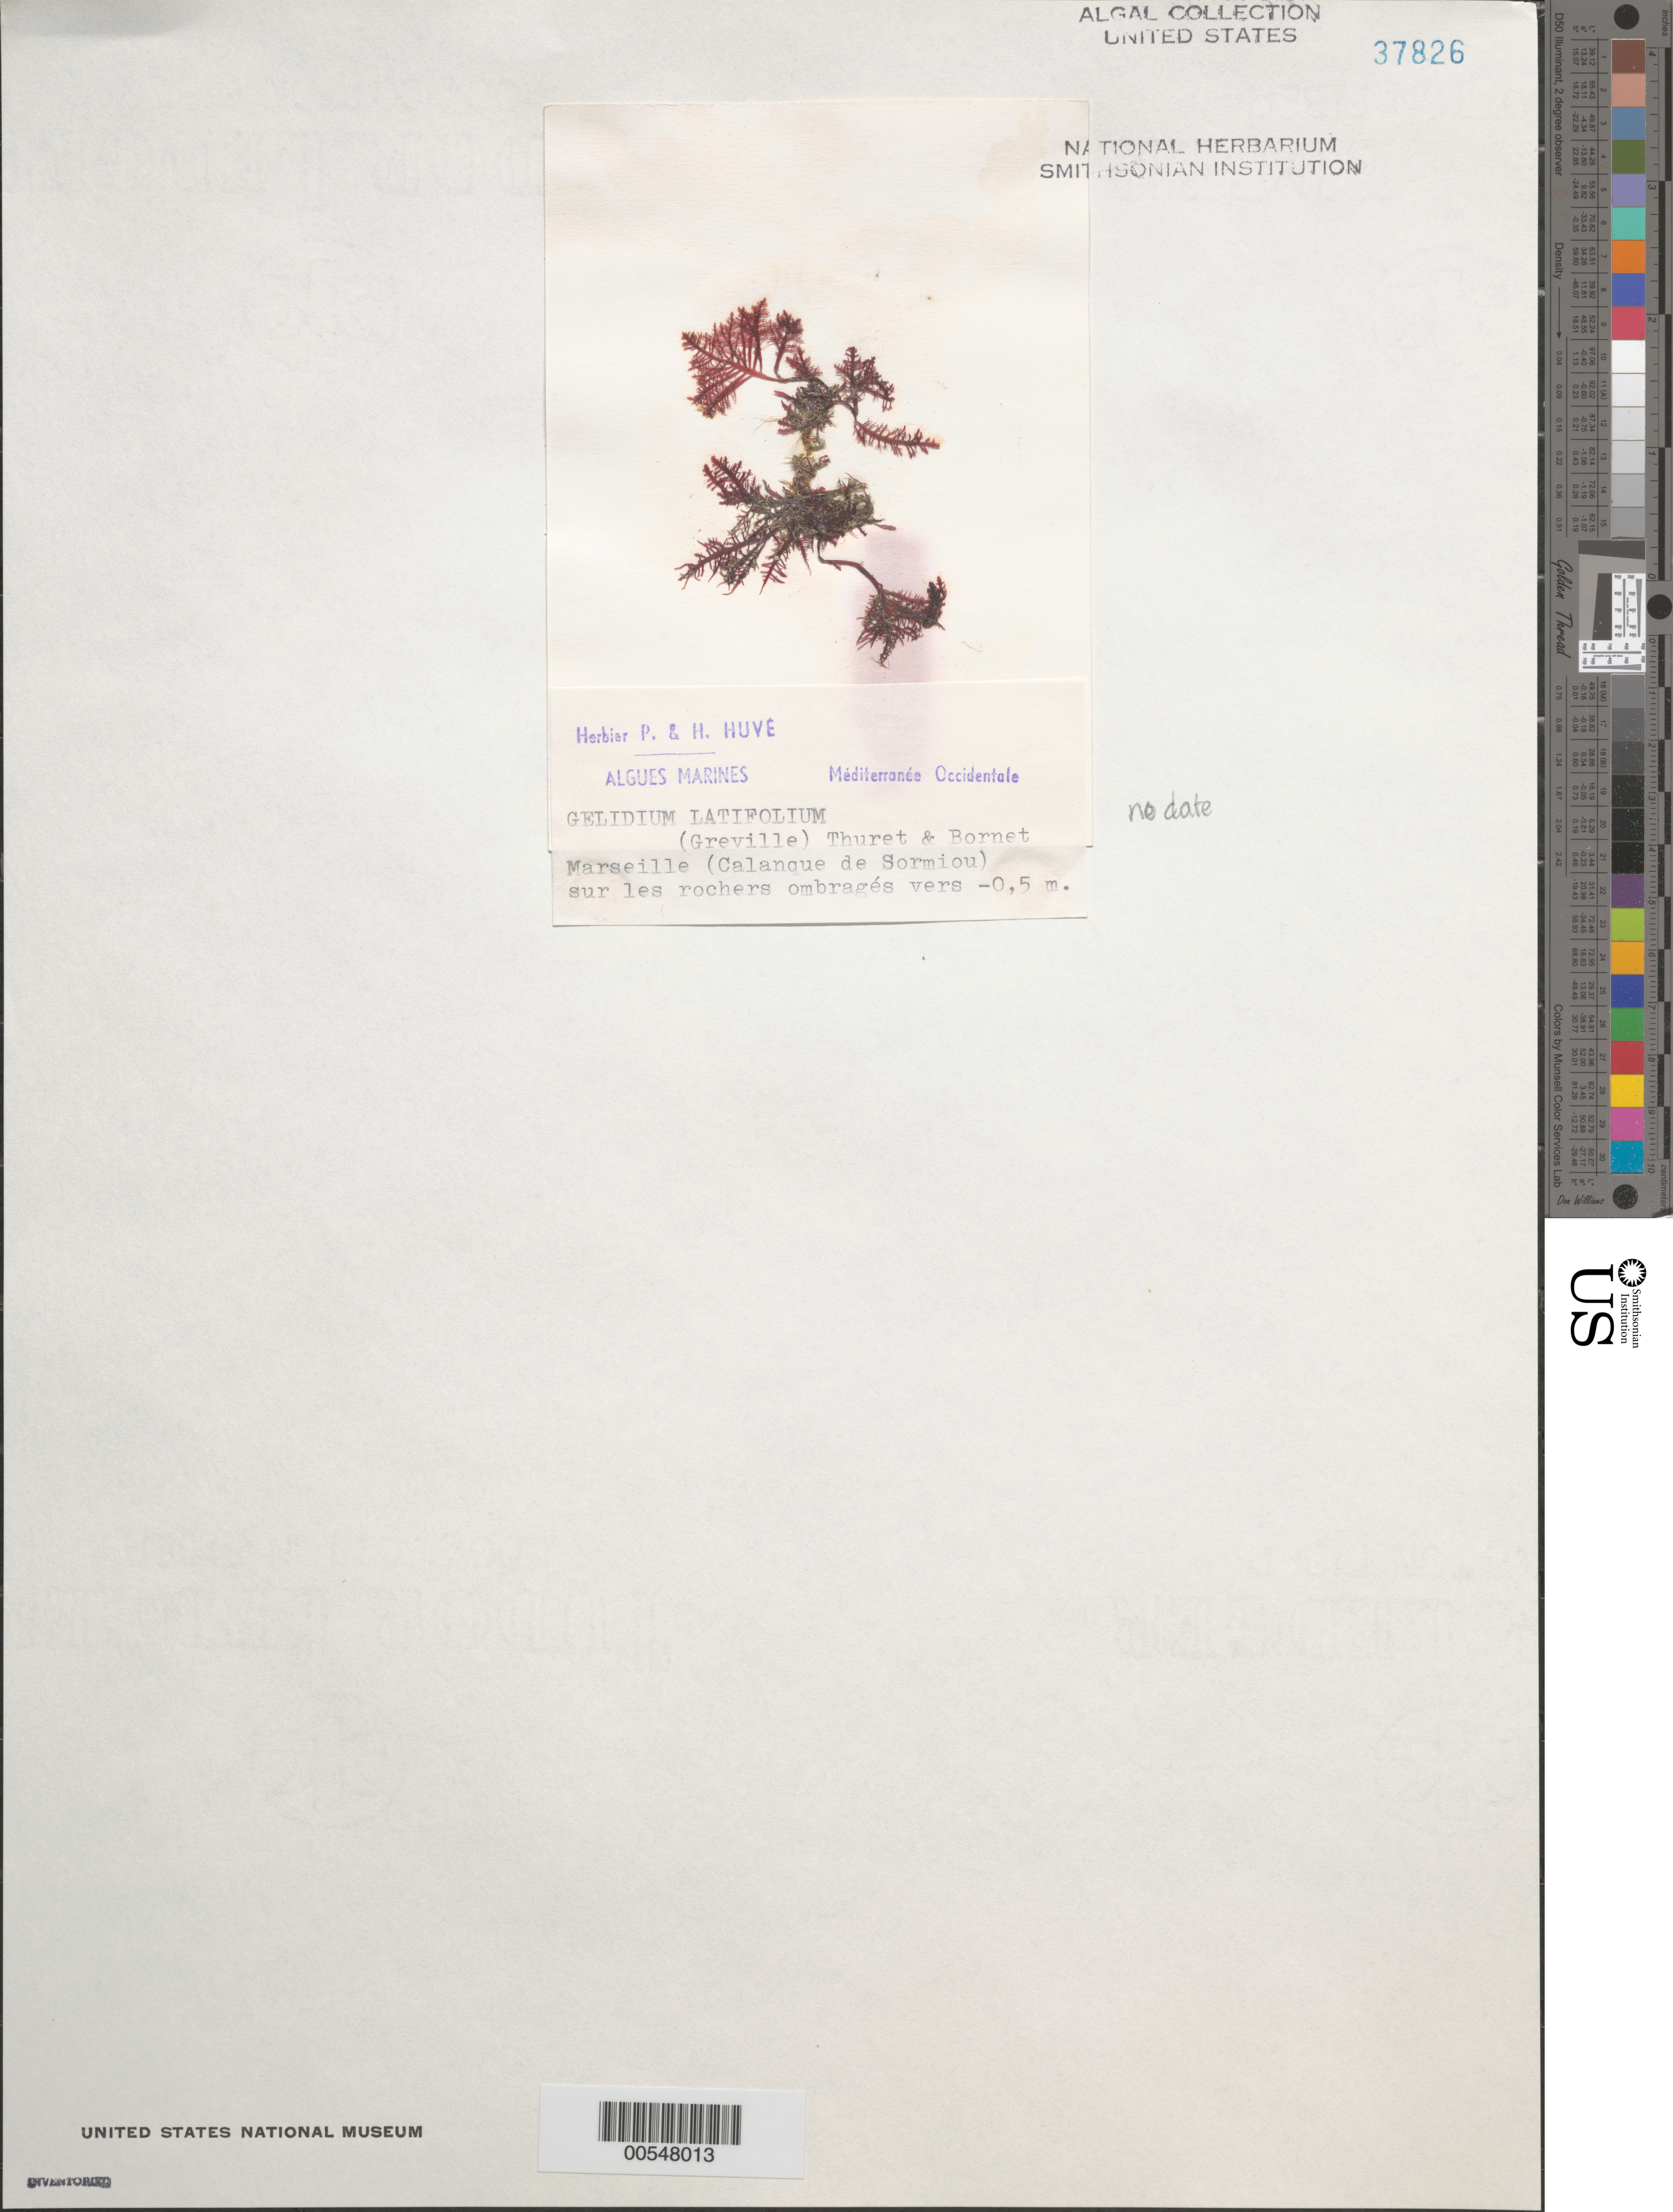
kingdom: Plantae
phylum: Rhodophyta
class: Florideophyceae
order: Gelidiales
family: Gelidiaceae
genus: Gelidium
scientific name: Gelidium spinosum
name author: (S.G. Gmel.) P.C. Silva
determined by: Algae name updating Project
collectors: P. Huve & H. Huve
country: France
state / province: Provence-Alpes-Côte d'Azur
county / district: Bouches-Du-Rhône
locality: Calanque de Sormiou, Marseille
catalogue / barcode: US 37826